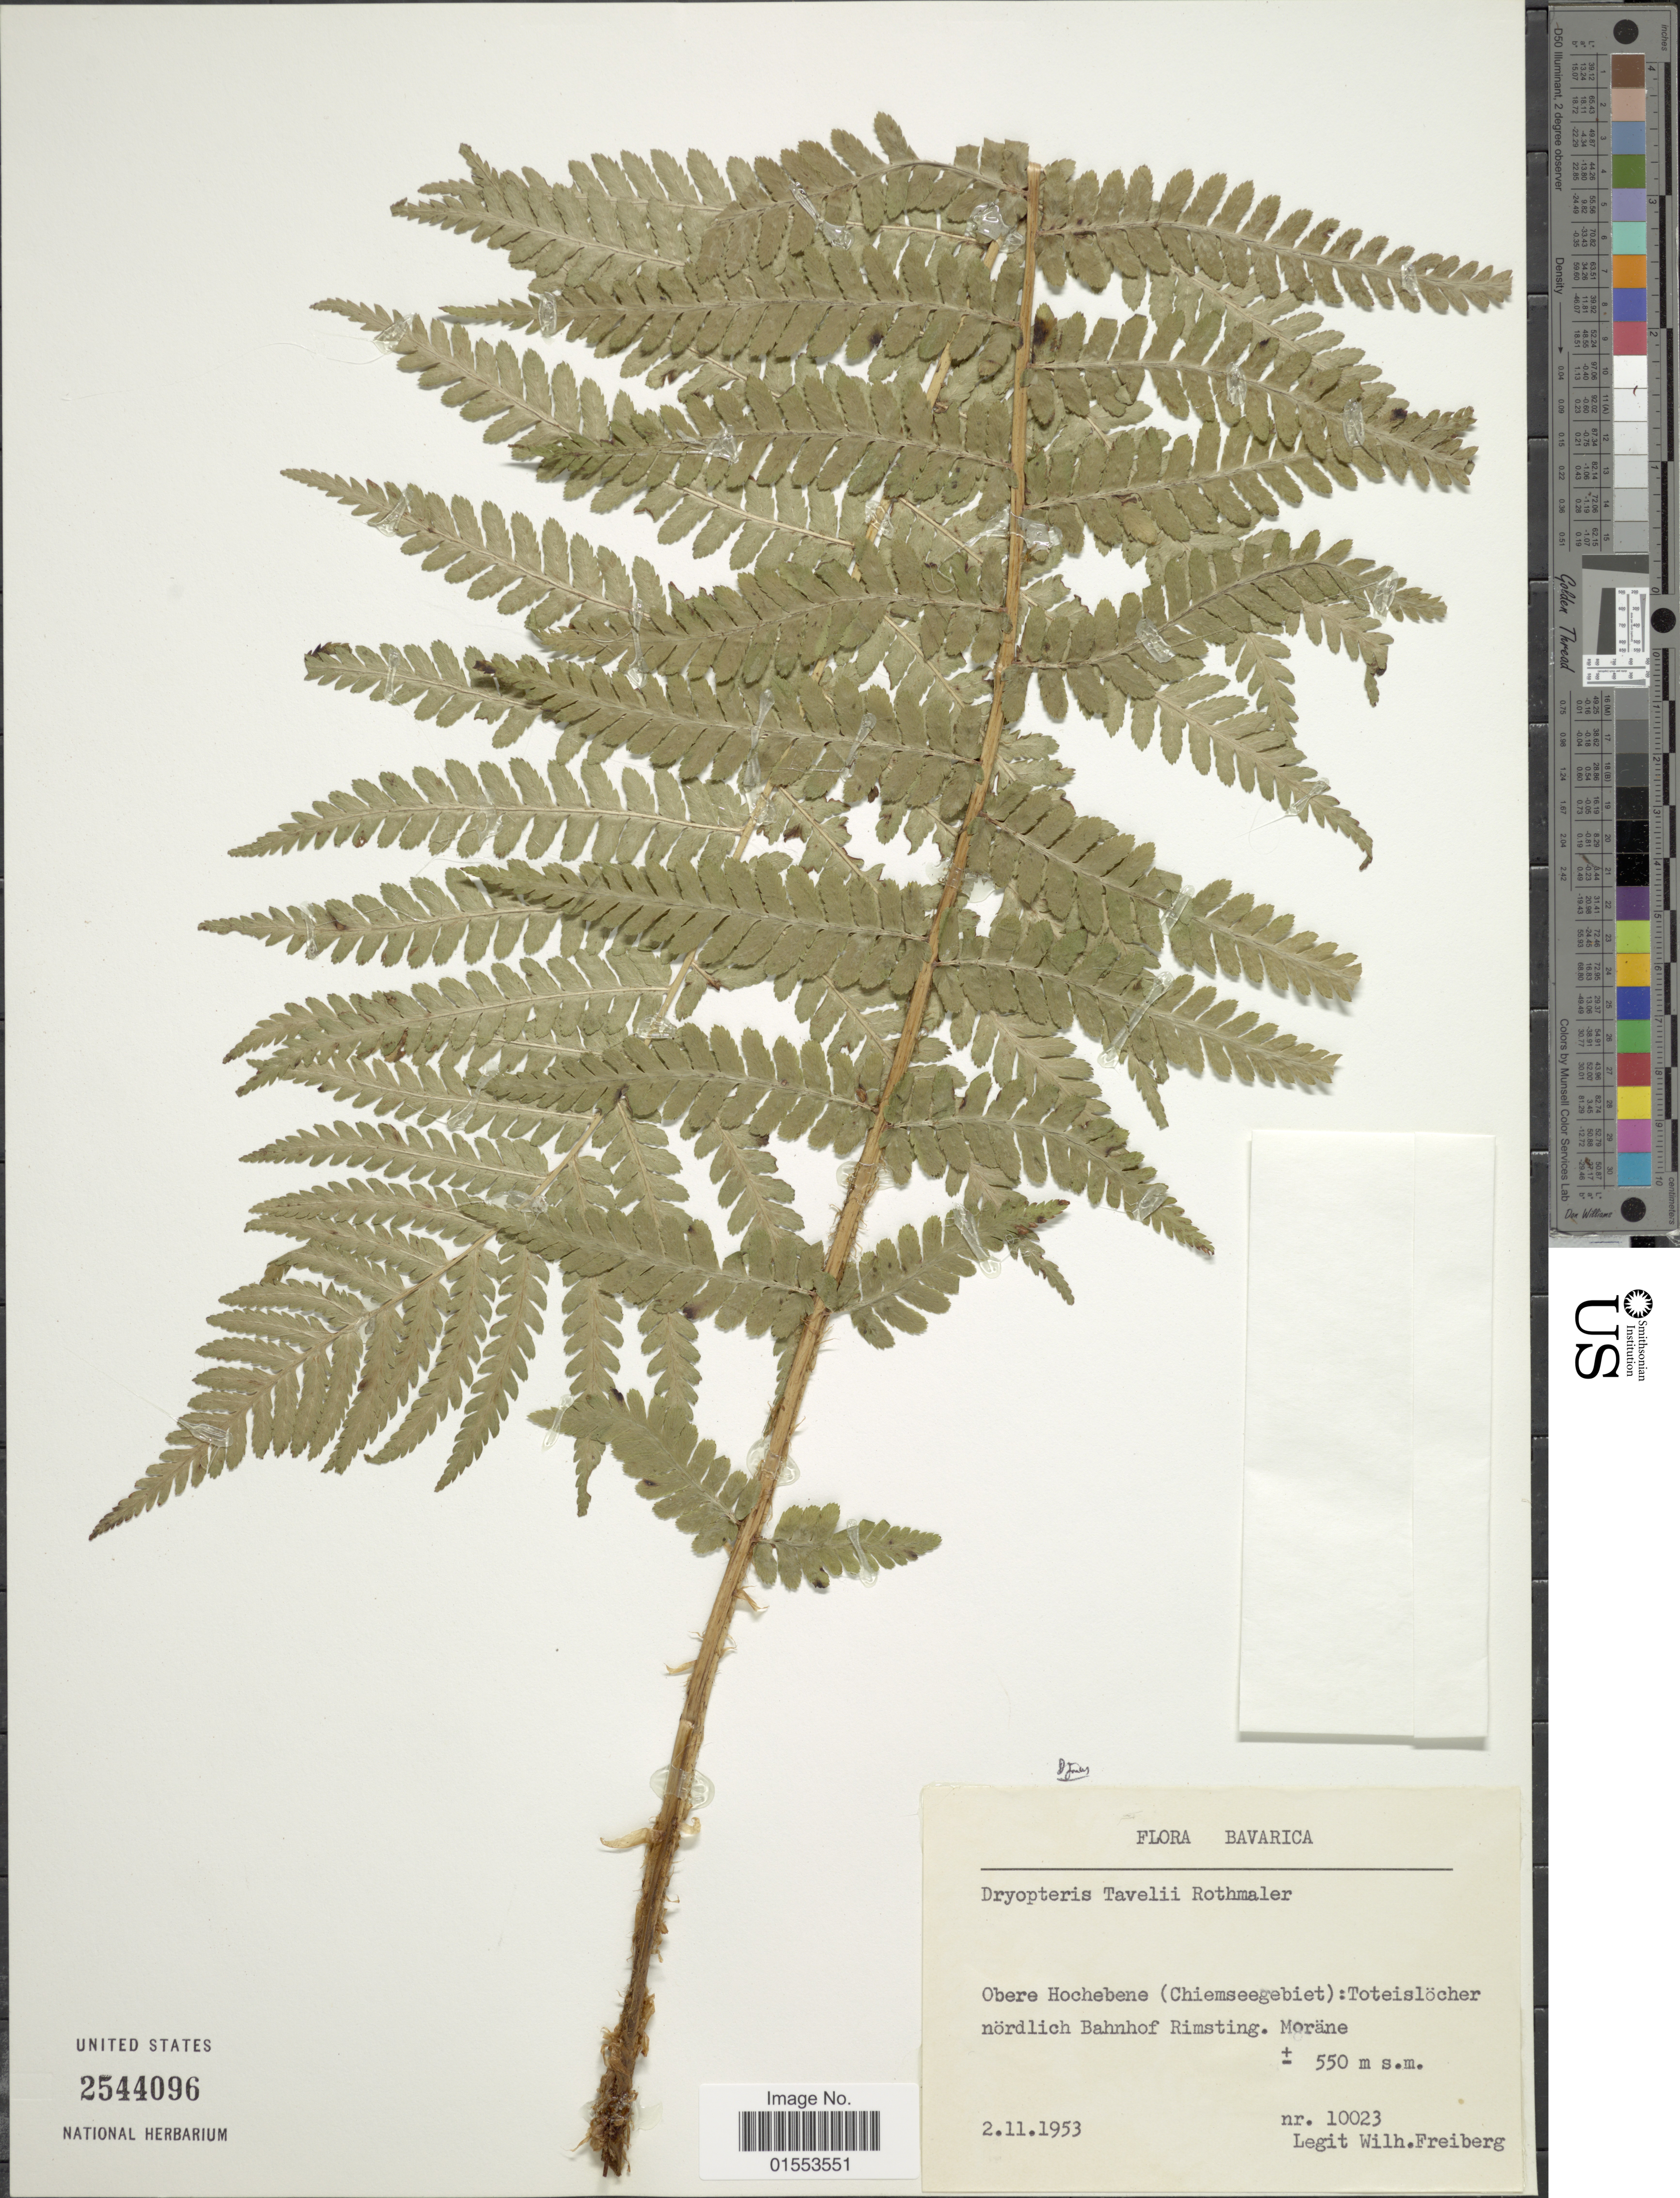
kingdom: Plantae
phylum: Tracheophyta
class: Polypodiopsida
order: Polypodiales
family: Dryopteridaceae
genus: Dryopteris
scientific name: Dryopteris x tavelii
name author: Rothm.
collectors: W. Freiberg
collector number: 10023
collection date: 1953-11-02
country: Germany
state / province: Bayern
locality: Bavarica. Obere Hochebene (Chiemseegebiet): Toteislocher nordlich Bahnhof Romstig. Morane.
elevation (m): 550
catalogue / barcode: US 2544096